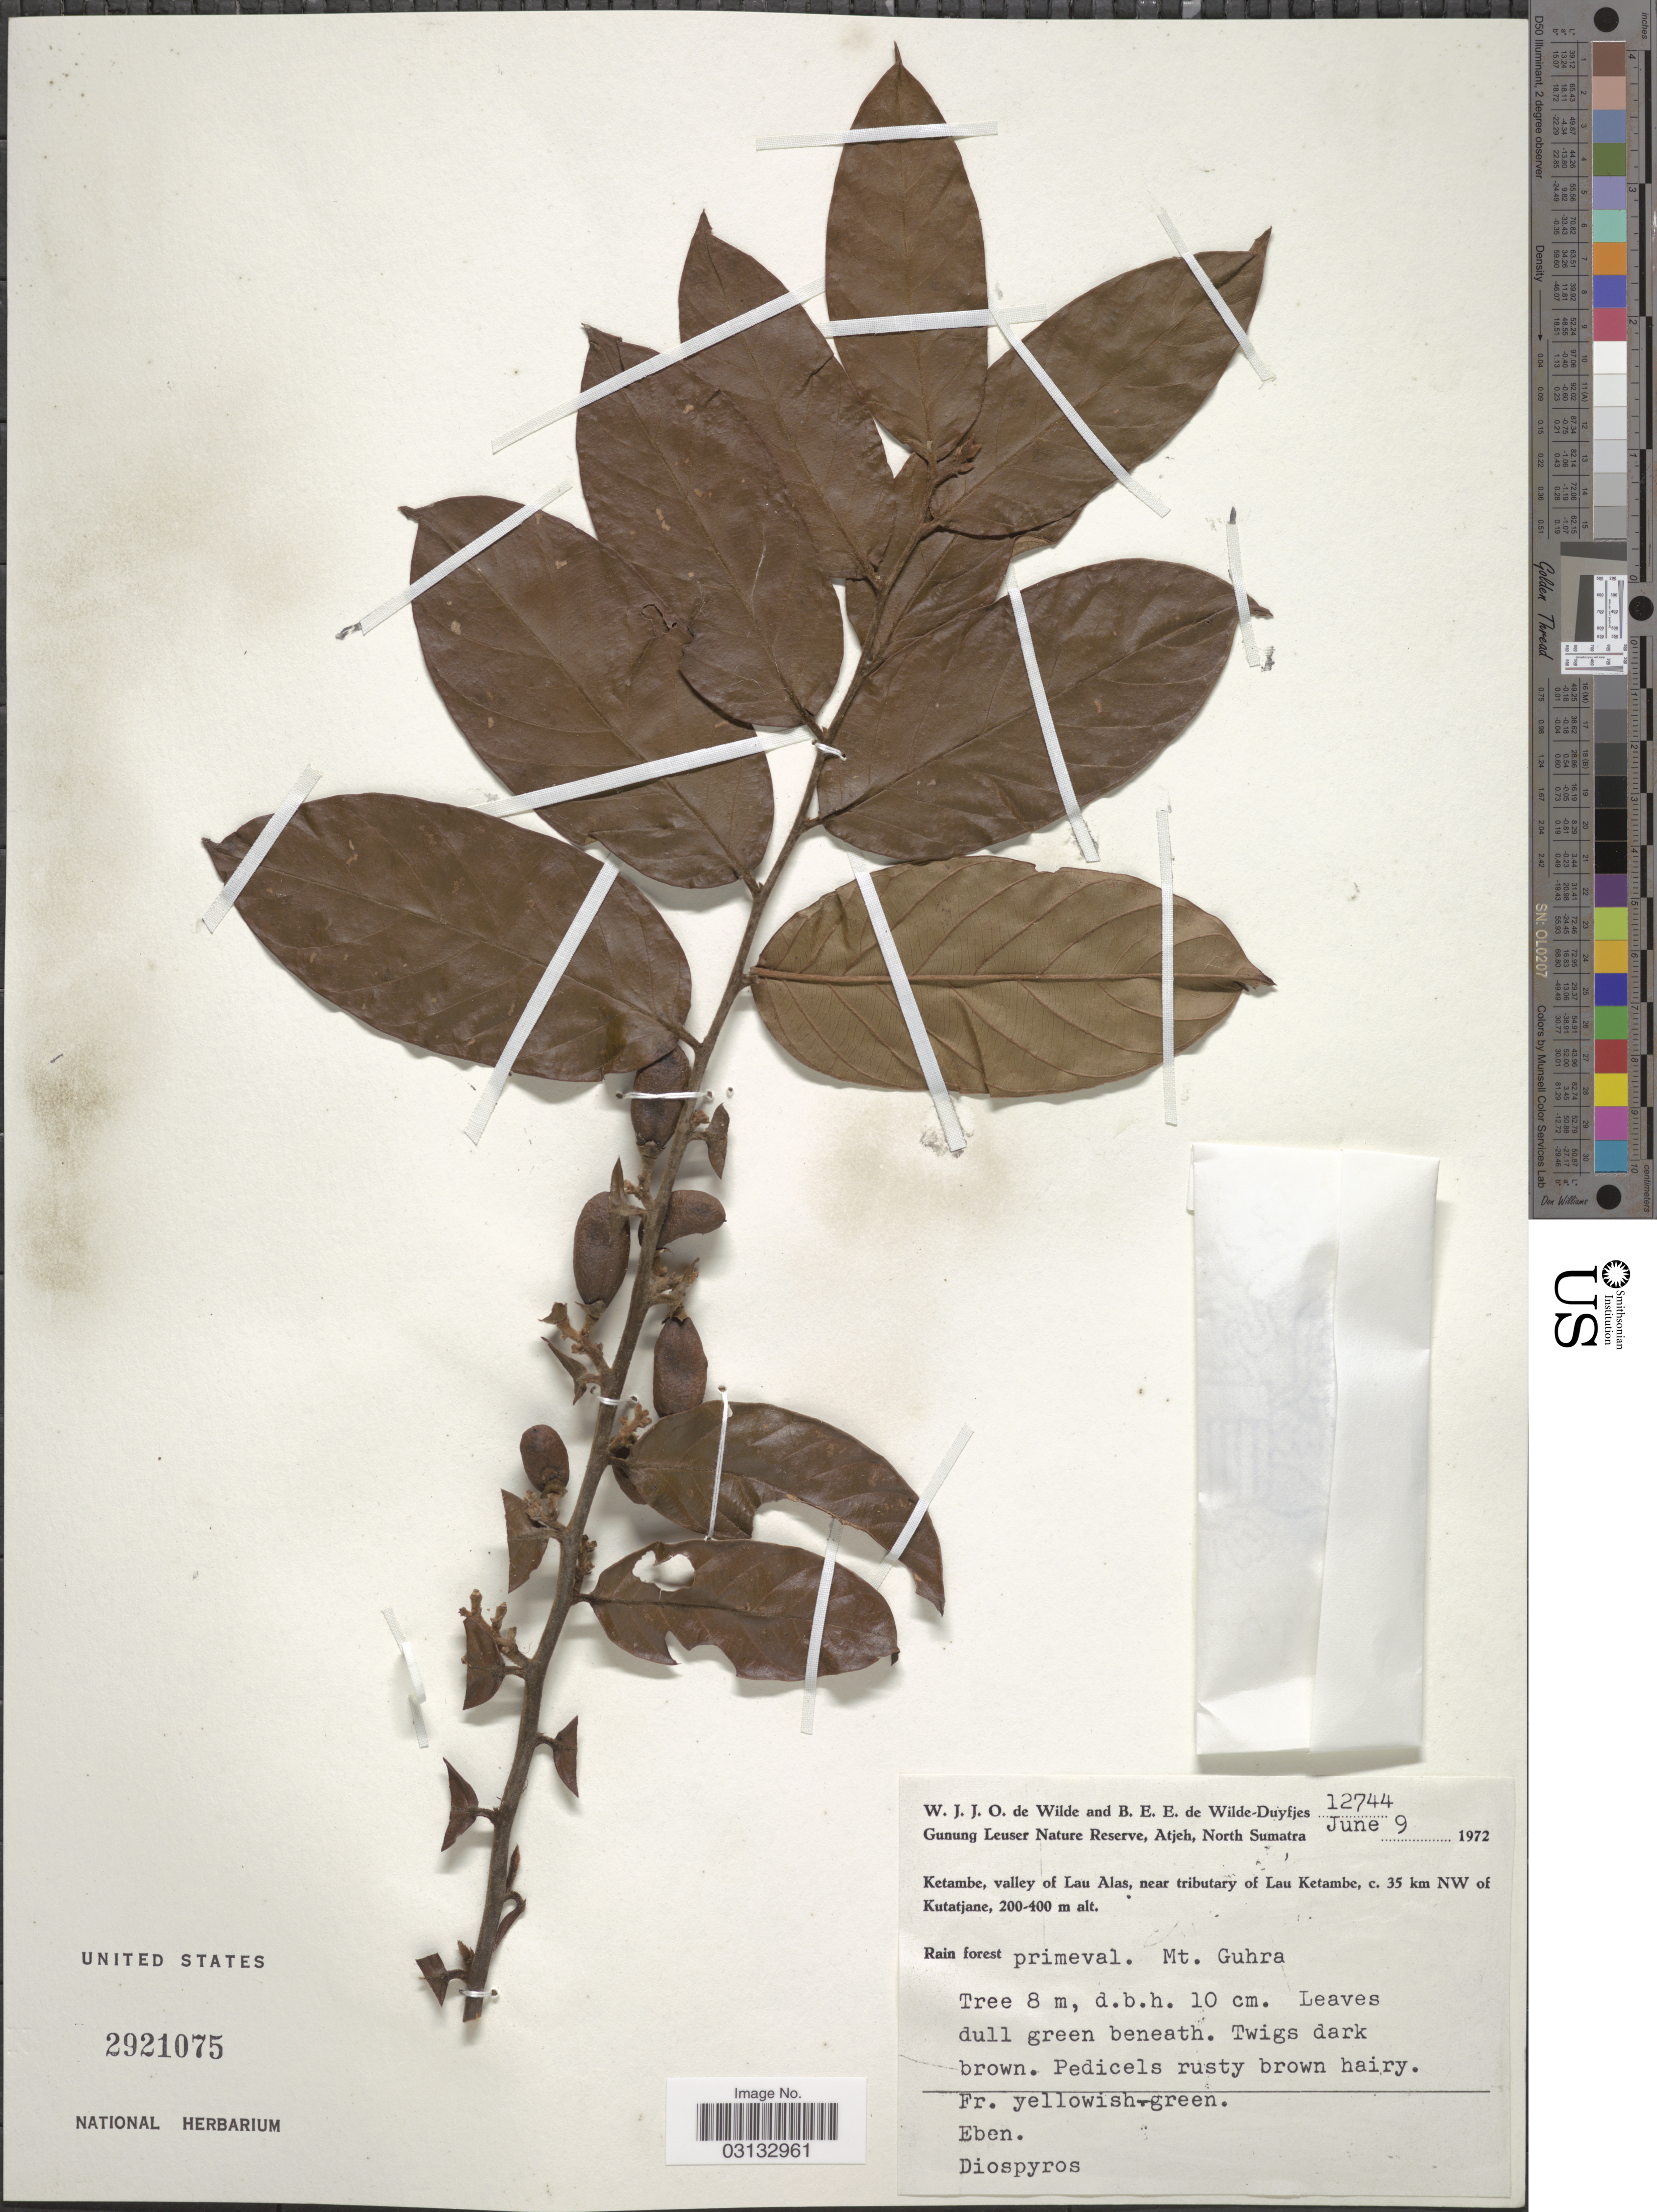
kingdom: Plantae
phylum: Tracheophyta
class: Magnoliopsida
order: Ericales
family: Ebenaceae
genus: Diospyros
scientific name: Diospyros sp.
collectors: W. J. de Wilde & B. E. de Wilde-Duyfjes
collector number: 12744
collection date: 1972-06-09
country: Indonesia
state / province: Sumatra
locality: Gunung Leuser Nature Reserve, Atjeh, North Sumatra. Ketambe, valley of Lau Alas, near tributary of Lau Ketambe, c. 35 km NW of Kutatjane. Mt. Guhra.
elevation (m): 200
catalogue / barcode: US 2921075